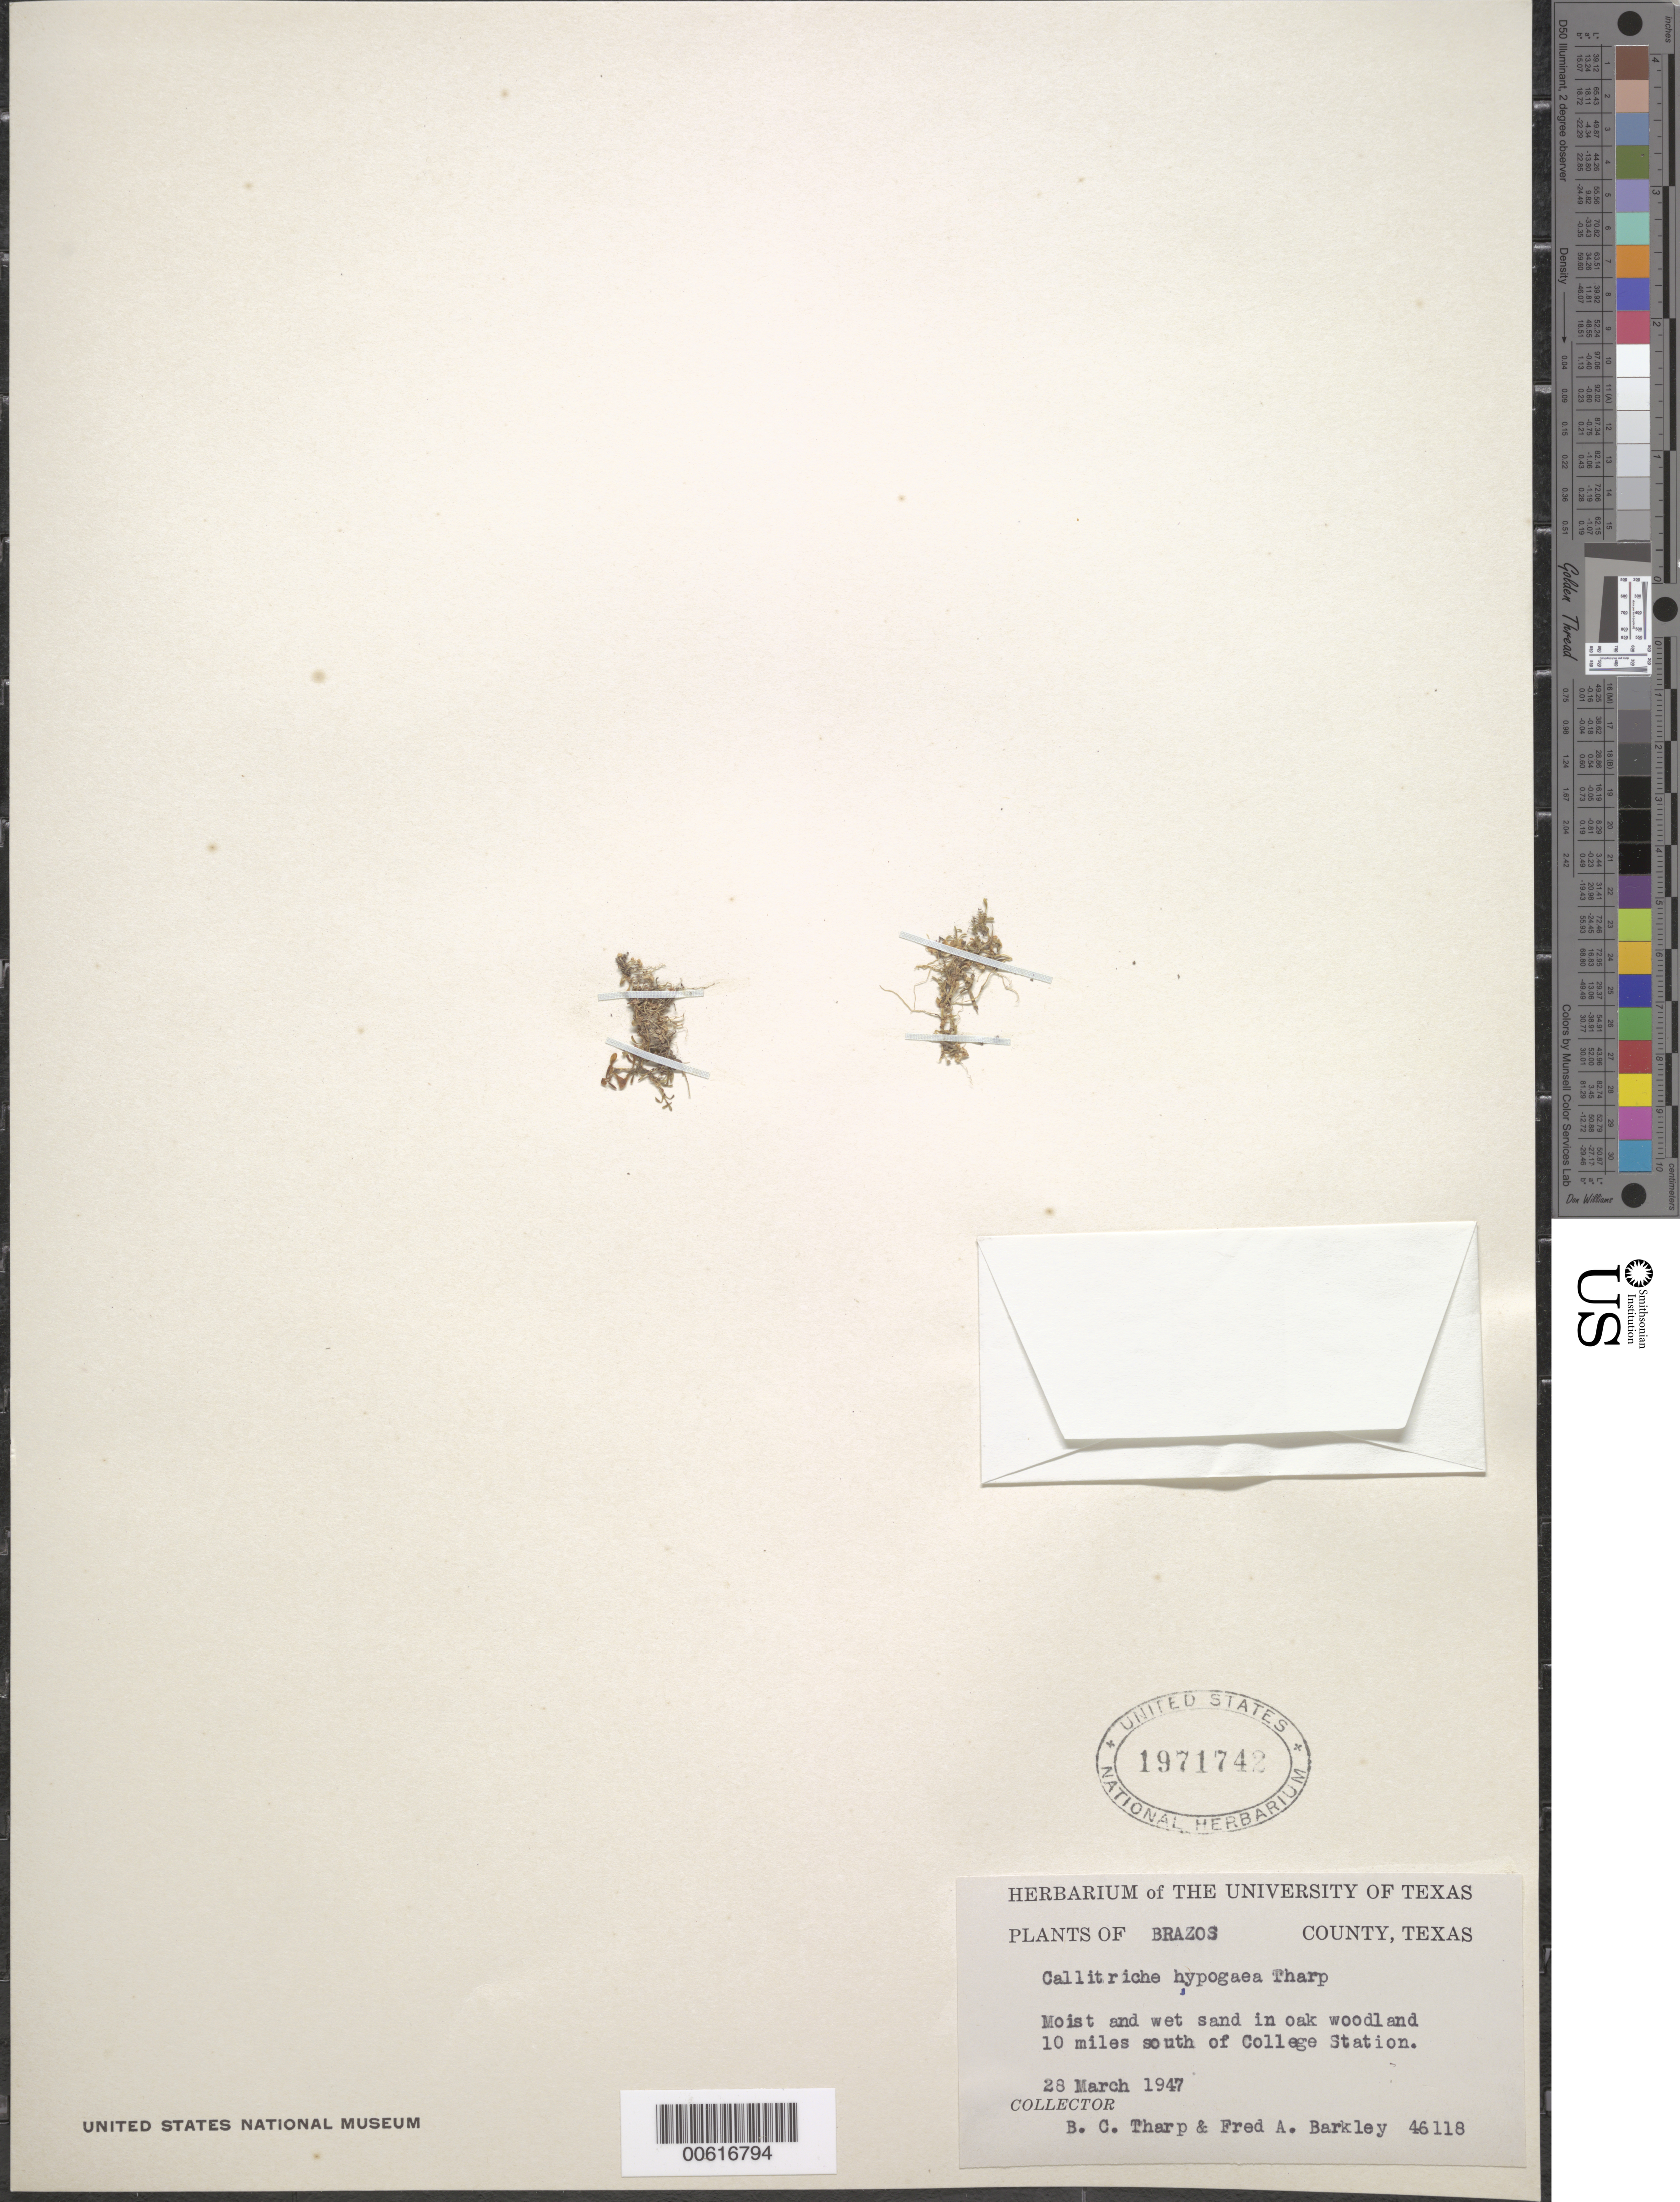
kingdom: Plantae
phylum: Tracheophyta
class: Magnoliopsida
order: Lamiales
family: Plantaginaceae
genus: Callitriche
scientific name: Callitriche hypogaea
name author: Tharp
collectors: B. C. Tharp & F. A. Barkley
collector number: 46118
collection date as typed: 28 Mar 1947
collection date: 1947-03-28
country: United States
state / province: Texas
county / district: Brazos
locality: S of College Station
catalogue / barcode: US 1971742